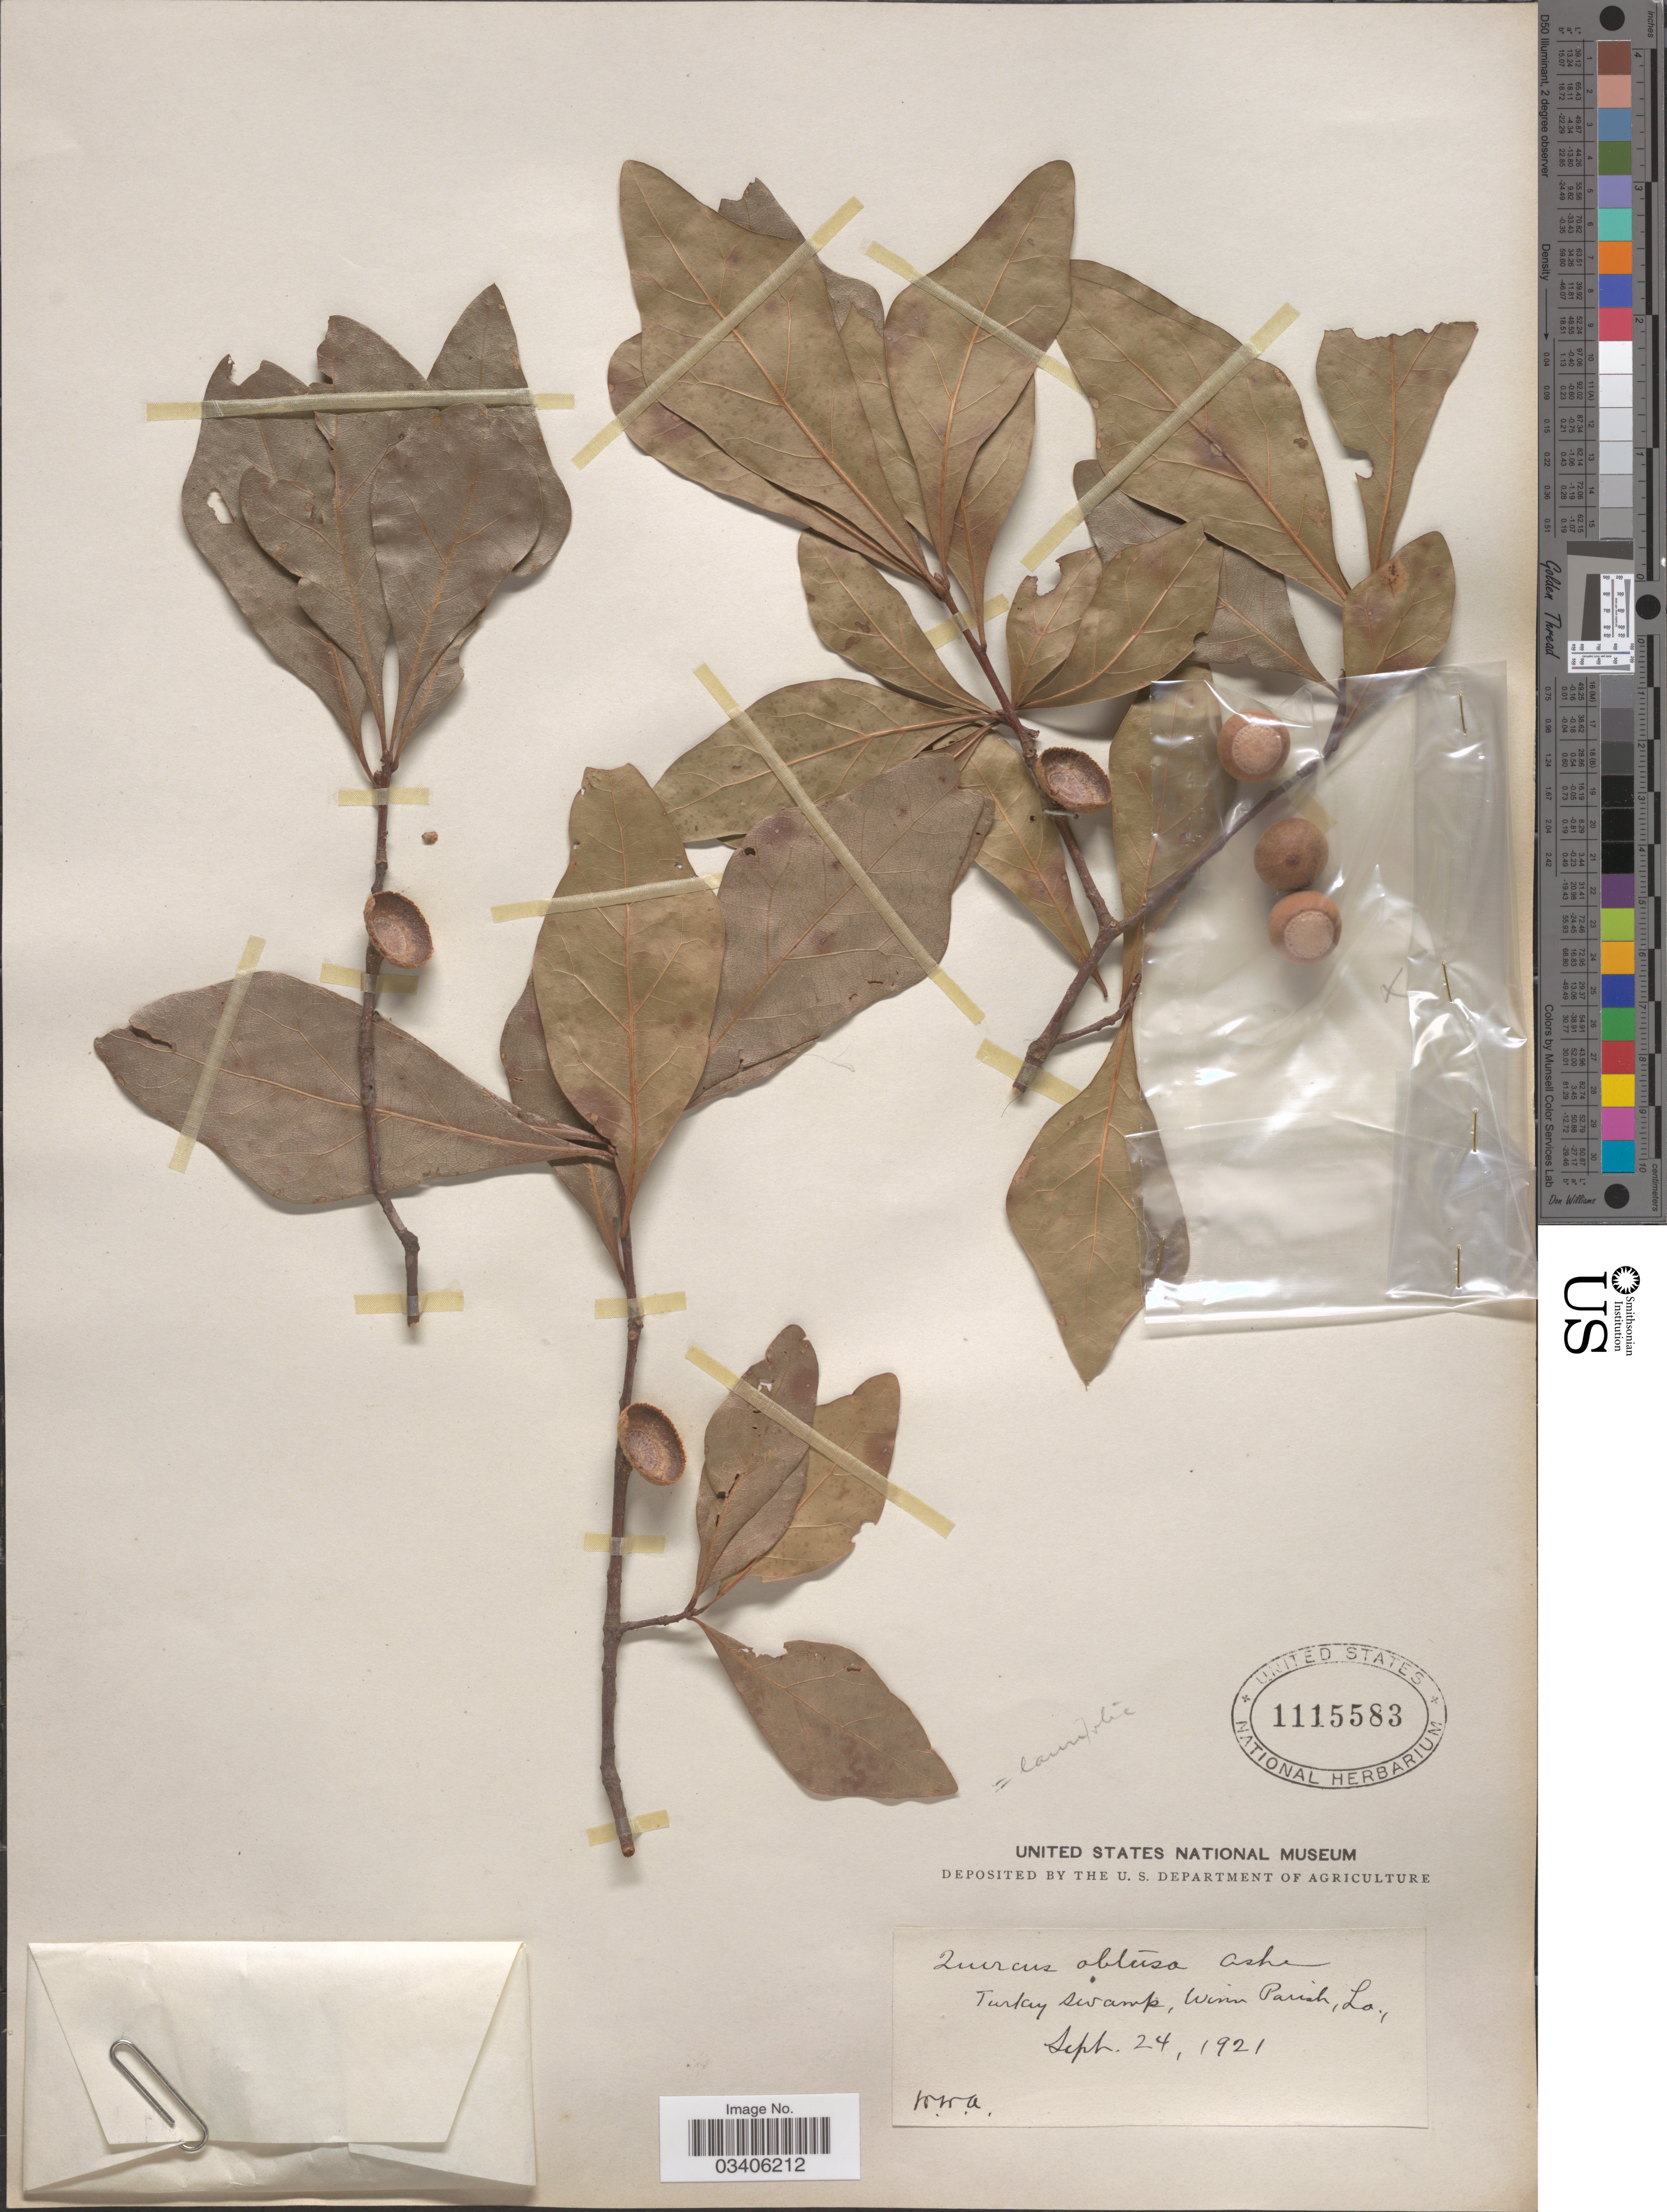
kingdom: Plantae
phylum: Tracheophyta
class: Magnoliopsida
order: Fagales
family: Fagaceae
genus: Quercus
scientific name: Quercus laurifolia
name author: Michx.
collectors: W. W. A.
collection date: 1921-09-24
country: United States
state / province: Louisiana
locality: Turkey Swamp, Winn Parish.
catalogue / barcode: US 1115583